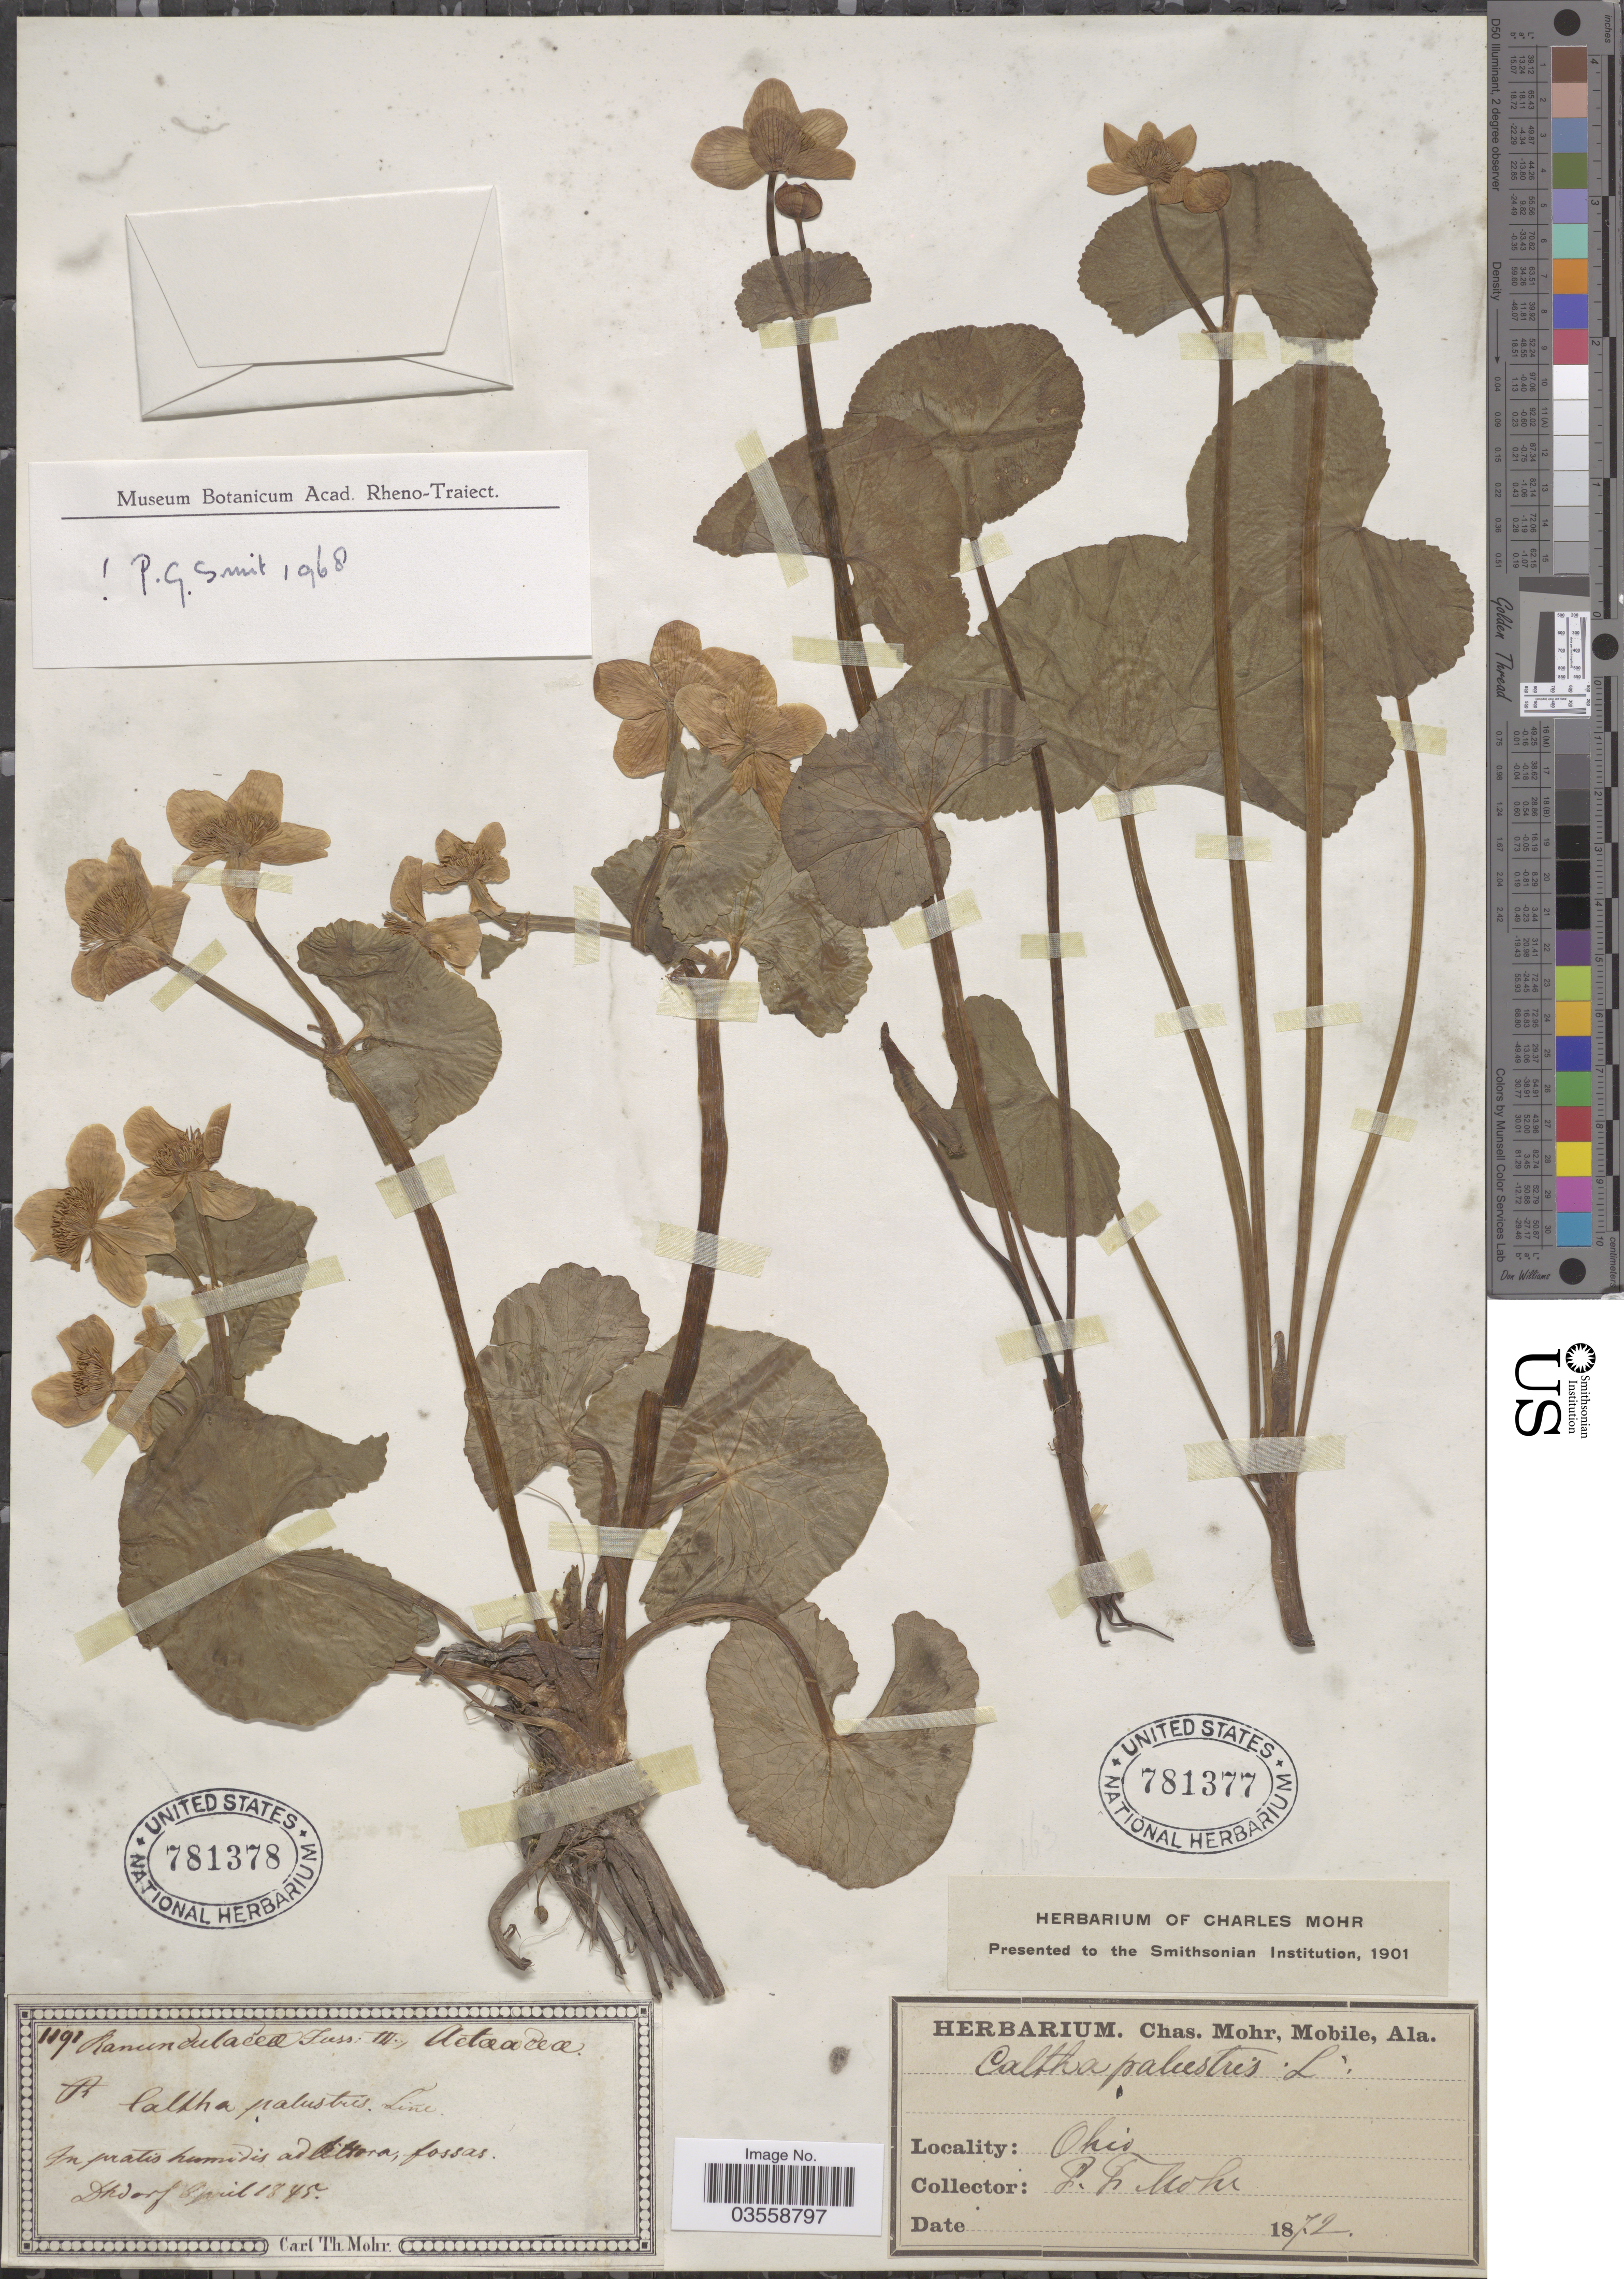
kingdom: Plantae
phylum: Tracheophyta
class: Magnoliopsida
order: Ranunculales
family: Ranunculaceae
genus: Caltha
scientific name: Caltha palustris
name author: L.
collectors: Mohr, C. T. (herbarium)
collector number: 1191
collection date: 1845-04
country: Germany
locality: Dhdorf.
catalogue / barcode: US 781378